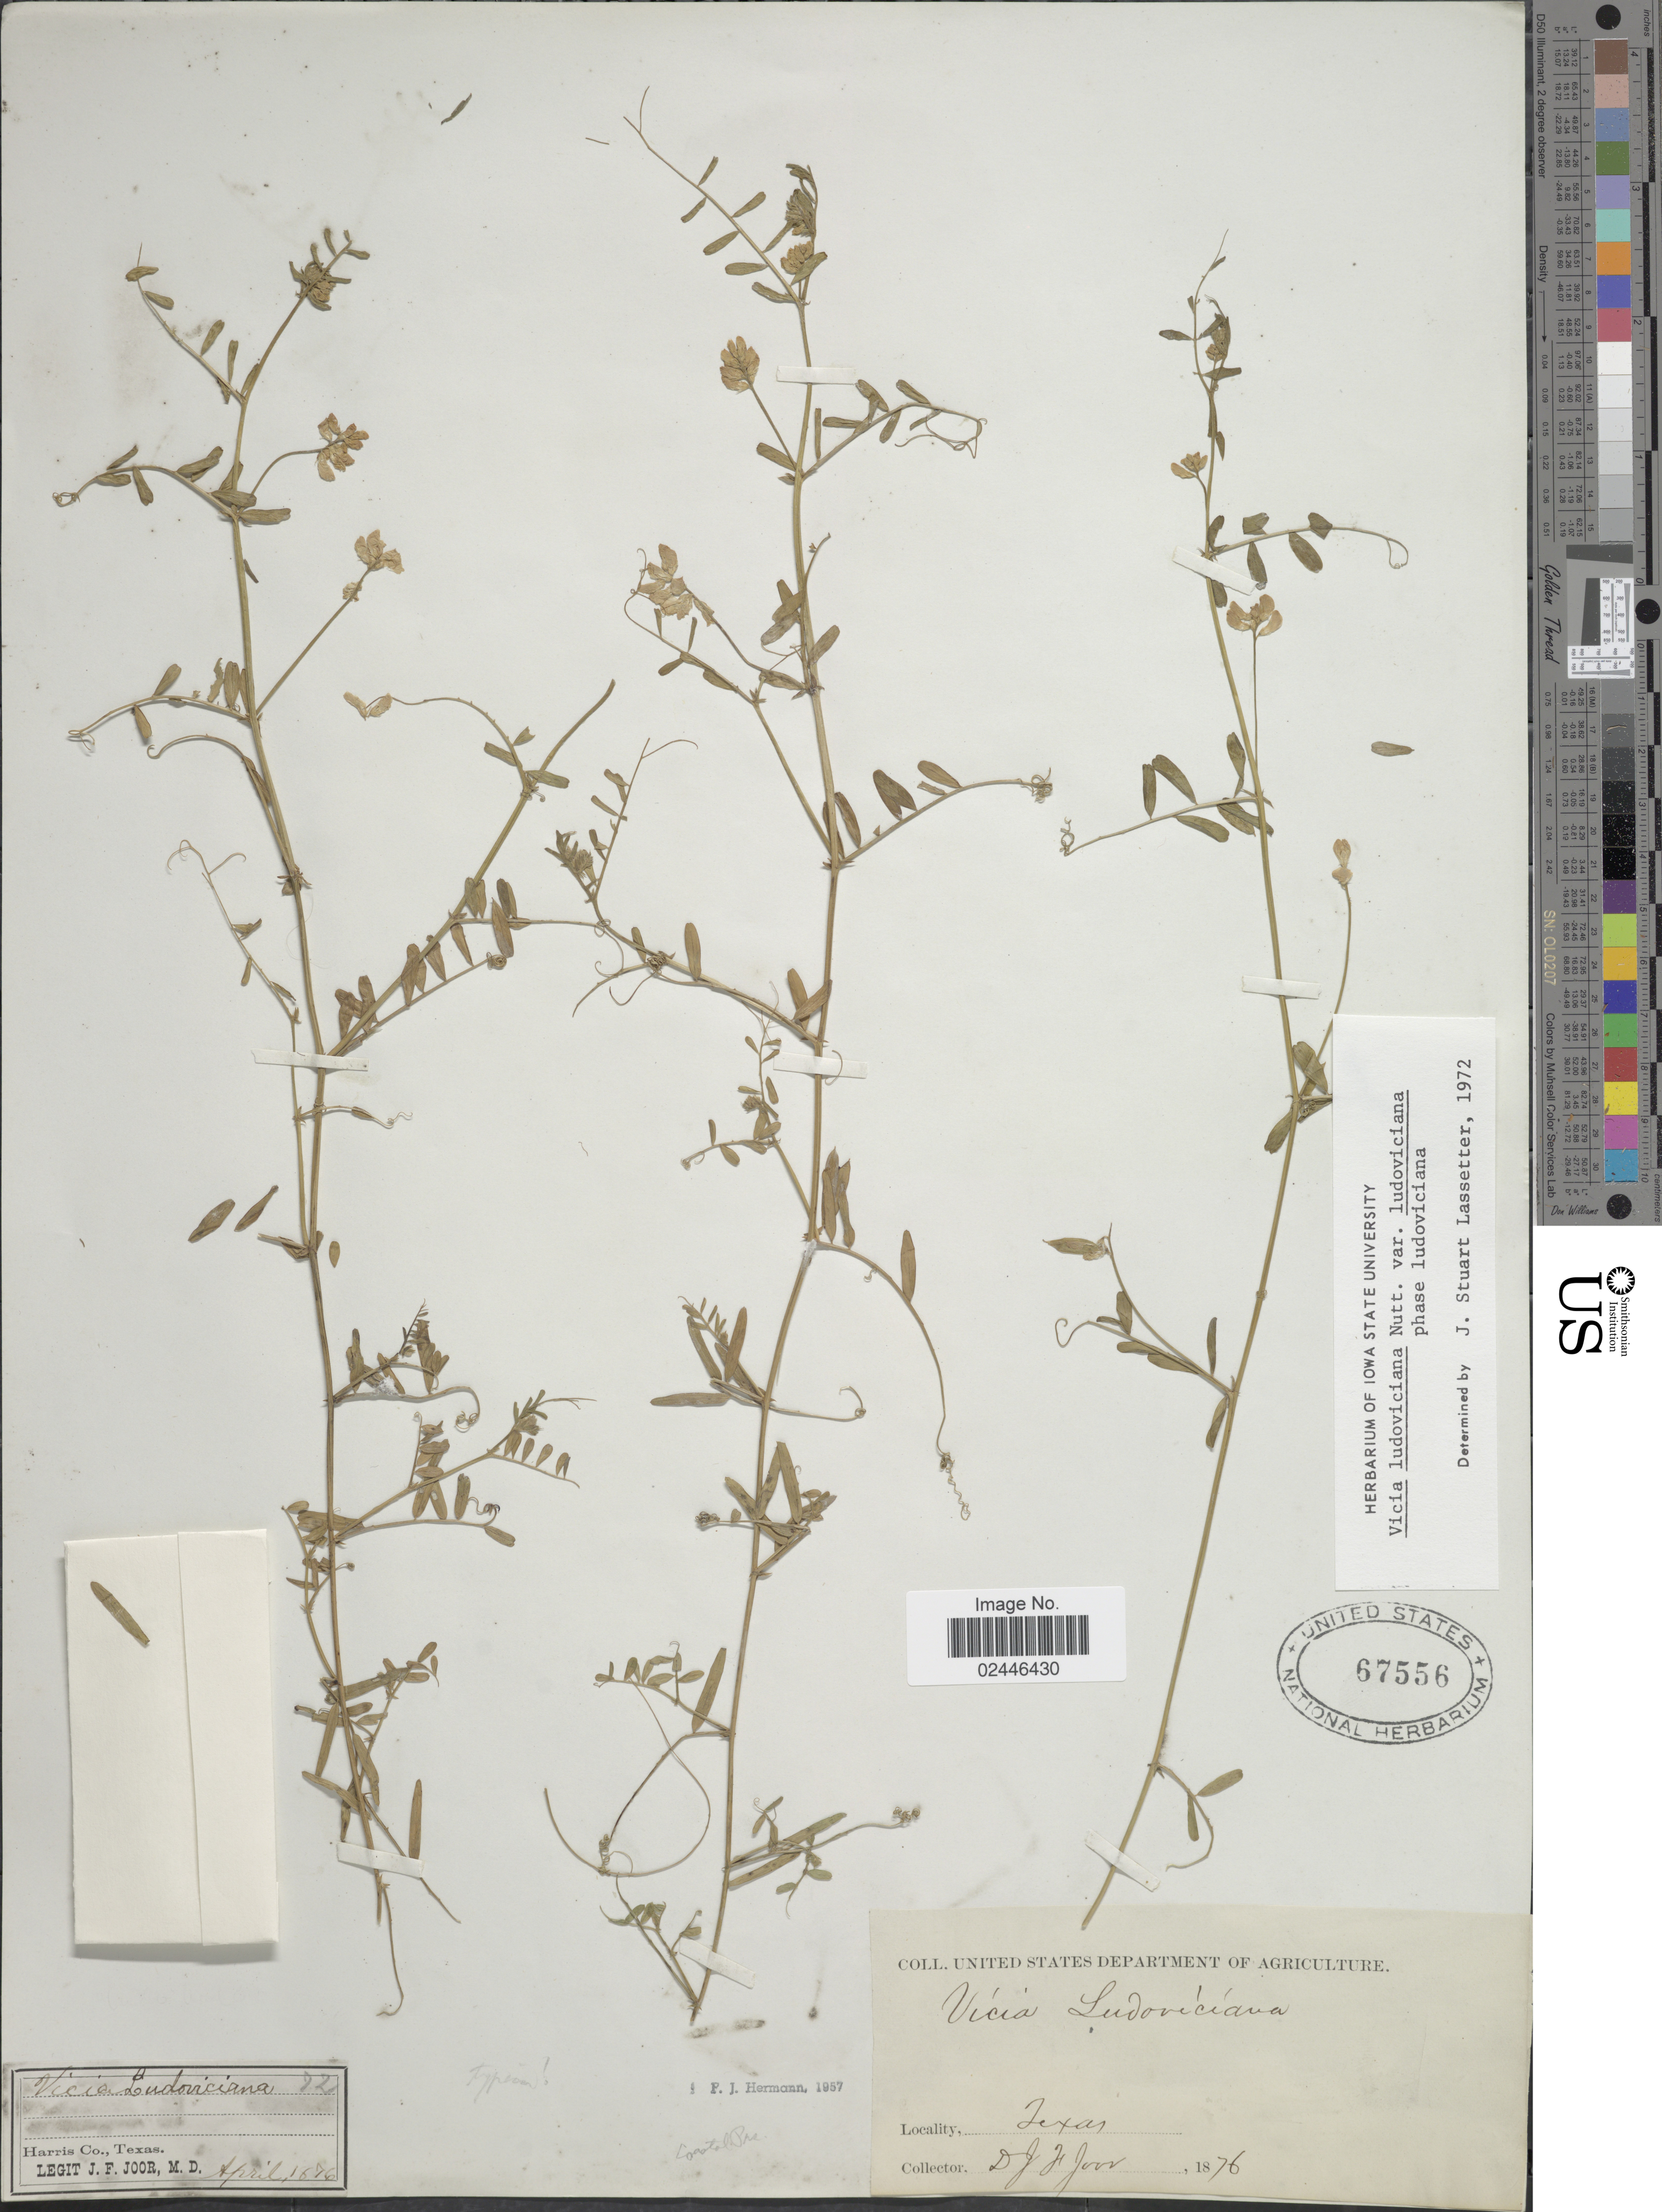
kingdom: Plantae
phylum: Tracheophyta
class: Magnoliopsida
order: Fabales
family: Fabaceae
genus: Vicia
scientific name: Vicia ludoviciana var. ludoviciana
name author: Nutt. ex Torr. & A. Gray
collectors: J. F. Joor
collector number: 72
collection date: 1876-04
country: United States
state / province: Texas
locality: Harris Co.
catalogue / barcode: US 67556